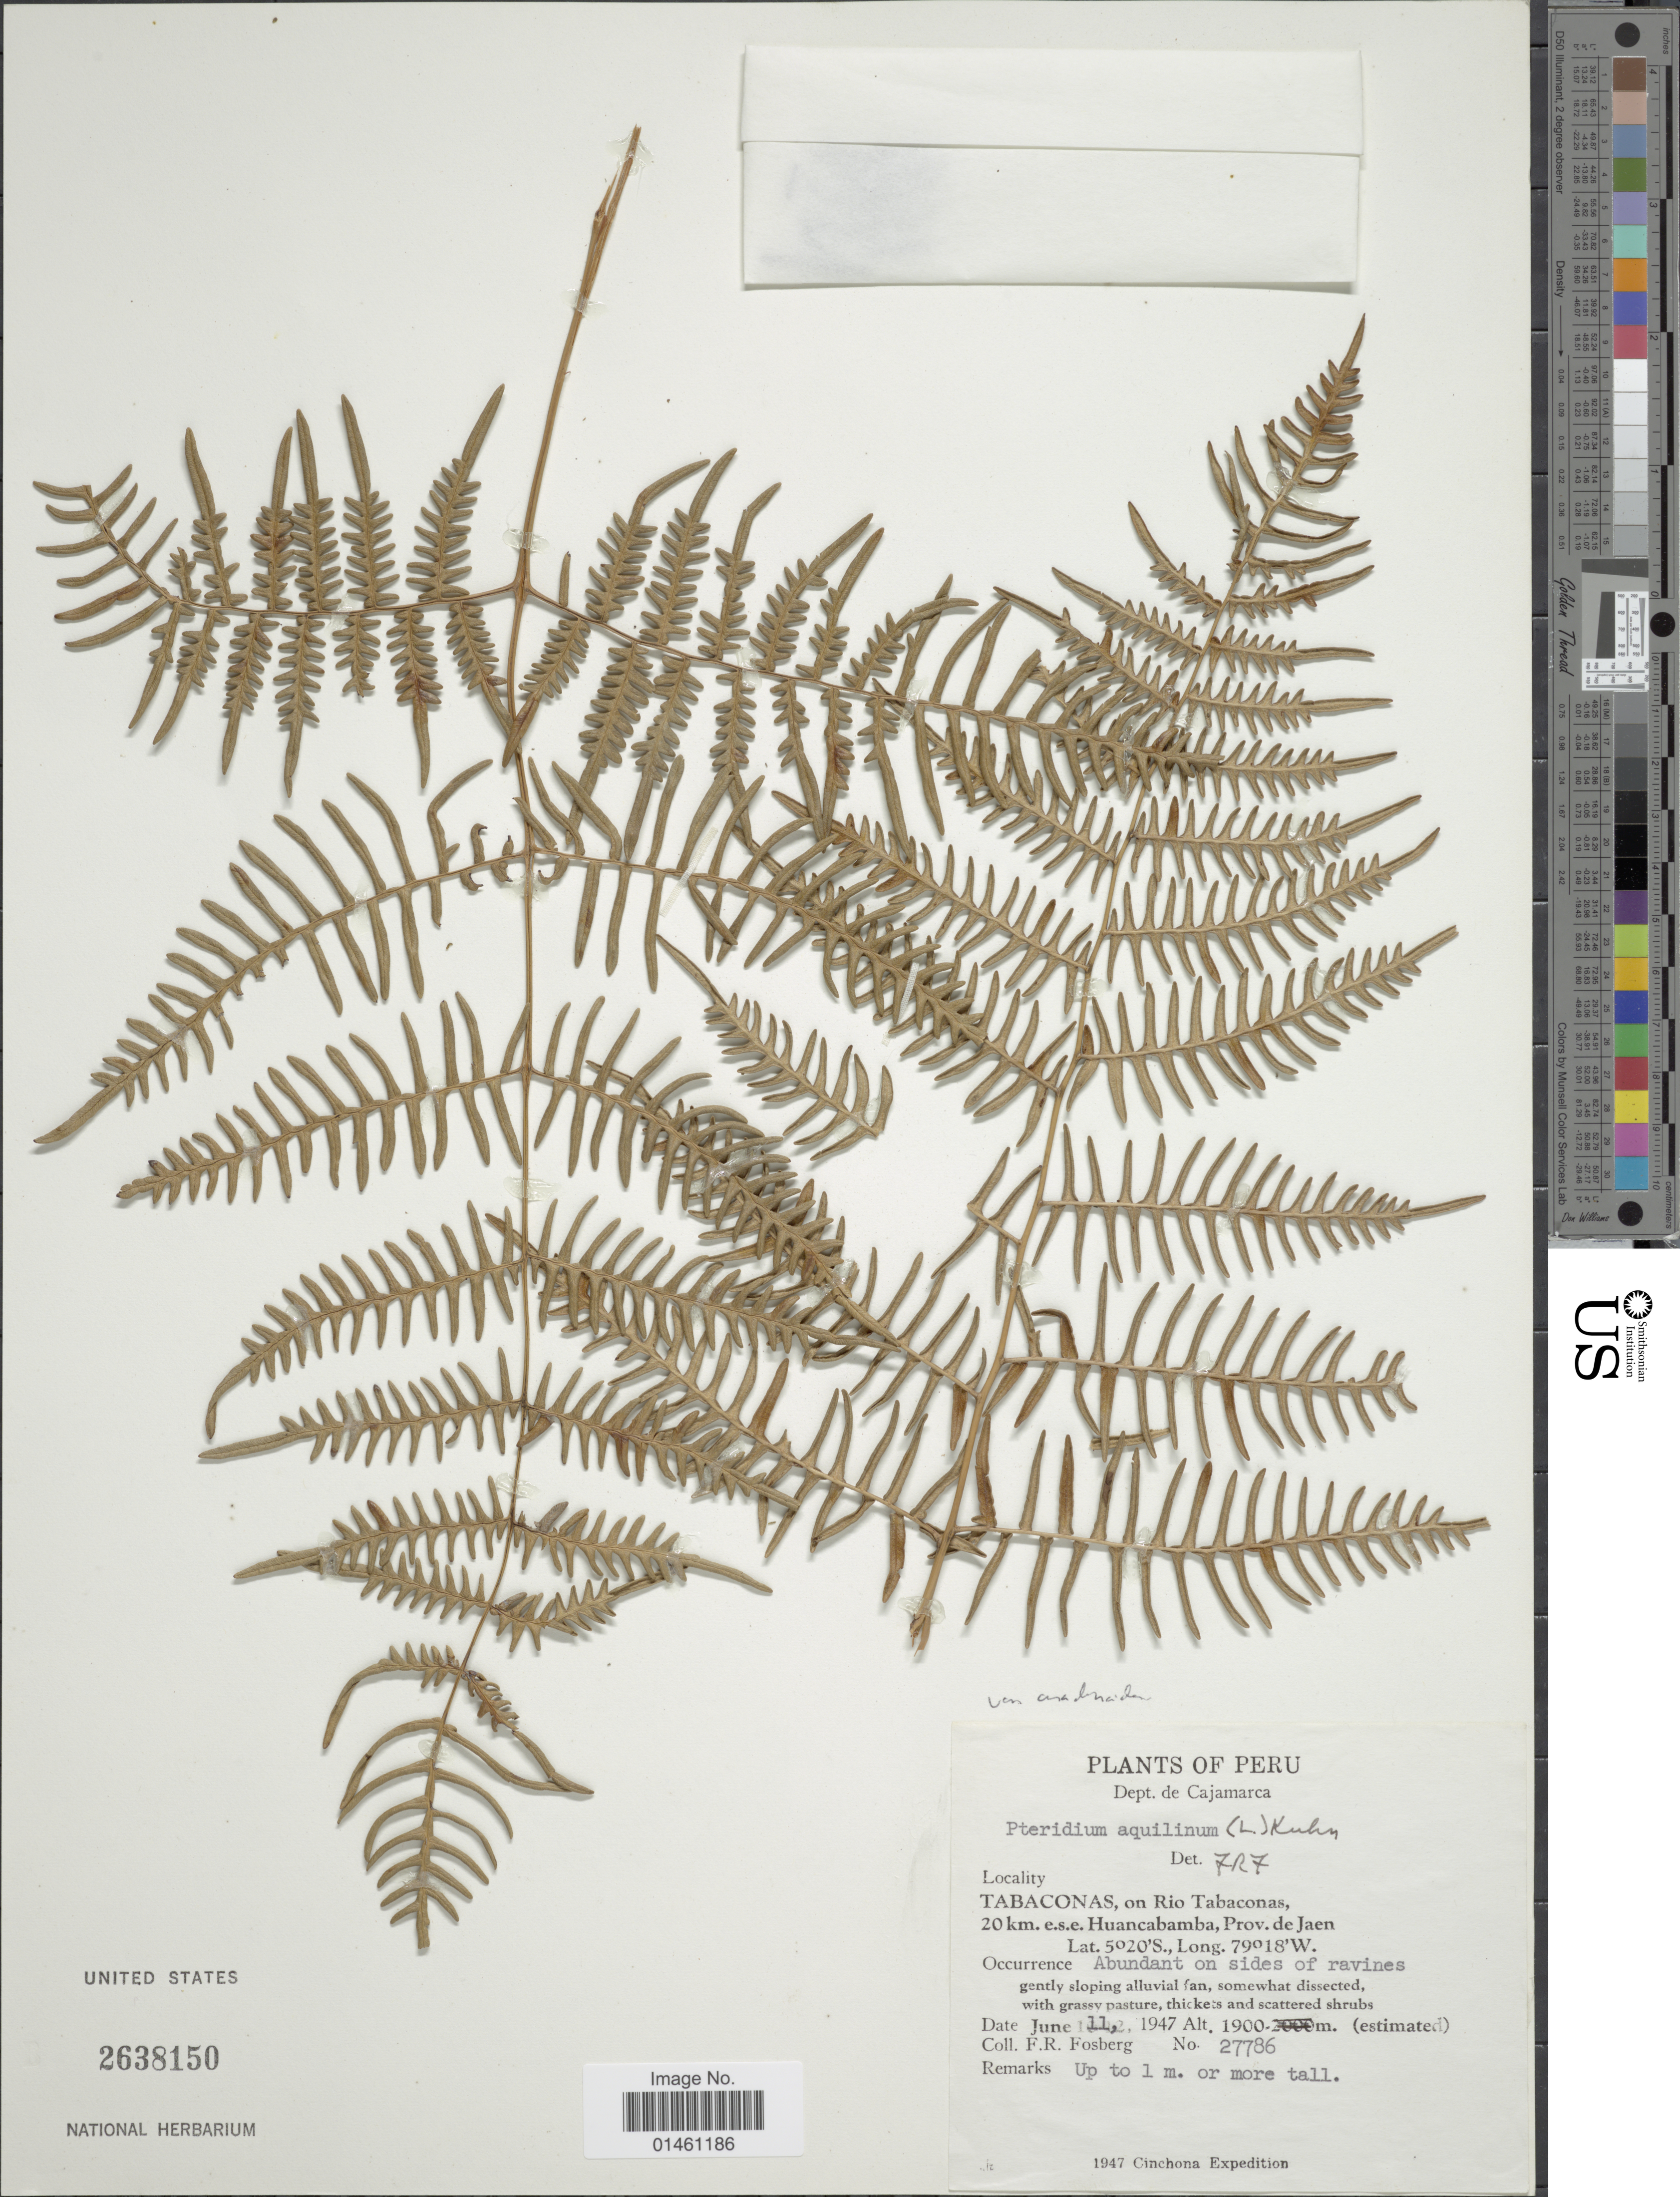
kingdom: Plantae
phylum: Tracheophyta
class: Polypodiopsida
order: Polypodiales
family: Dennstaedtiaceae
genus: Pteridium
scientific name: Pteridium aquilinum var. arachnoideum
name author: (Kaulf.) Herter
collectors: F. R. Fosberg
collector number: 27786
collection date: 1947-06-11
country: Peru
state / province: Cajamarca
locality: Dept. de Cajamarca, Tabaconas, on Rio Tabaconas, 20km e.s.e. Huancamba, prov. de Jaen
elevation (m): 1900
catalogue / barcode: US 2638150